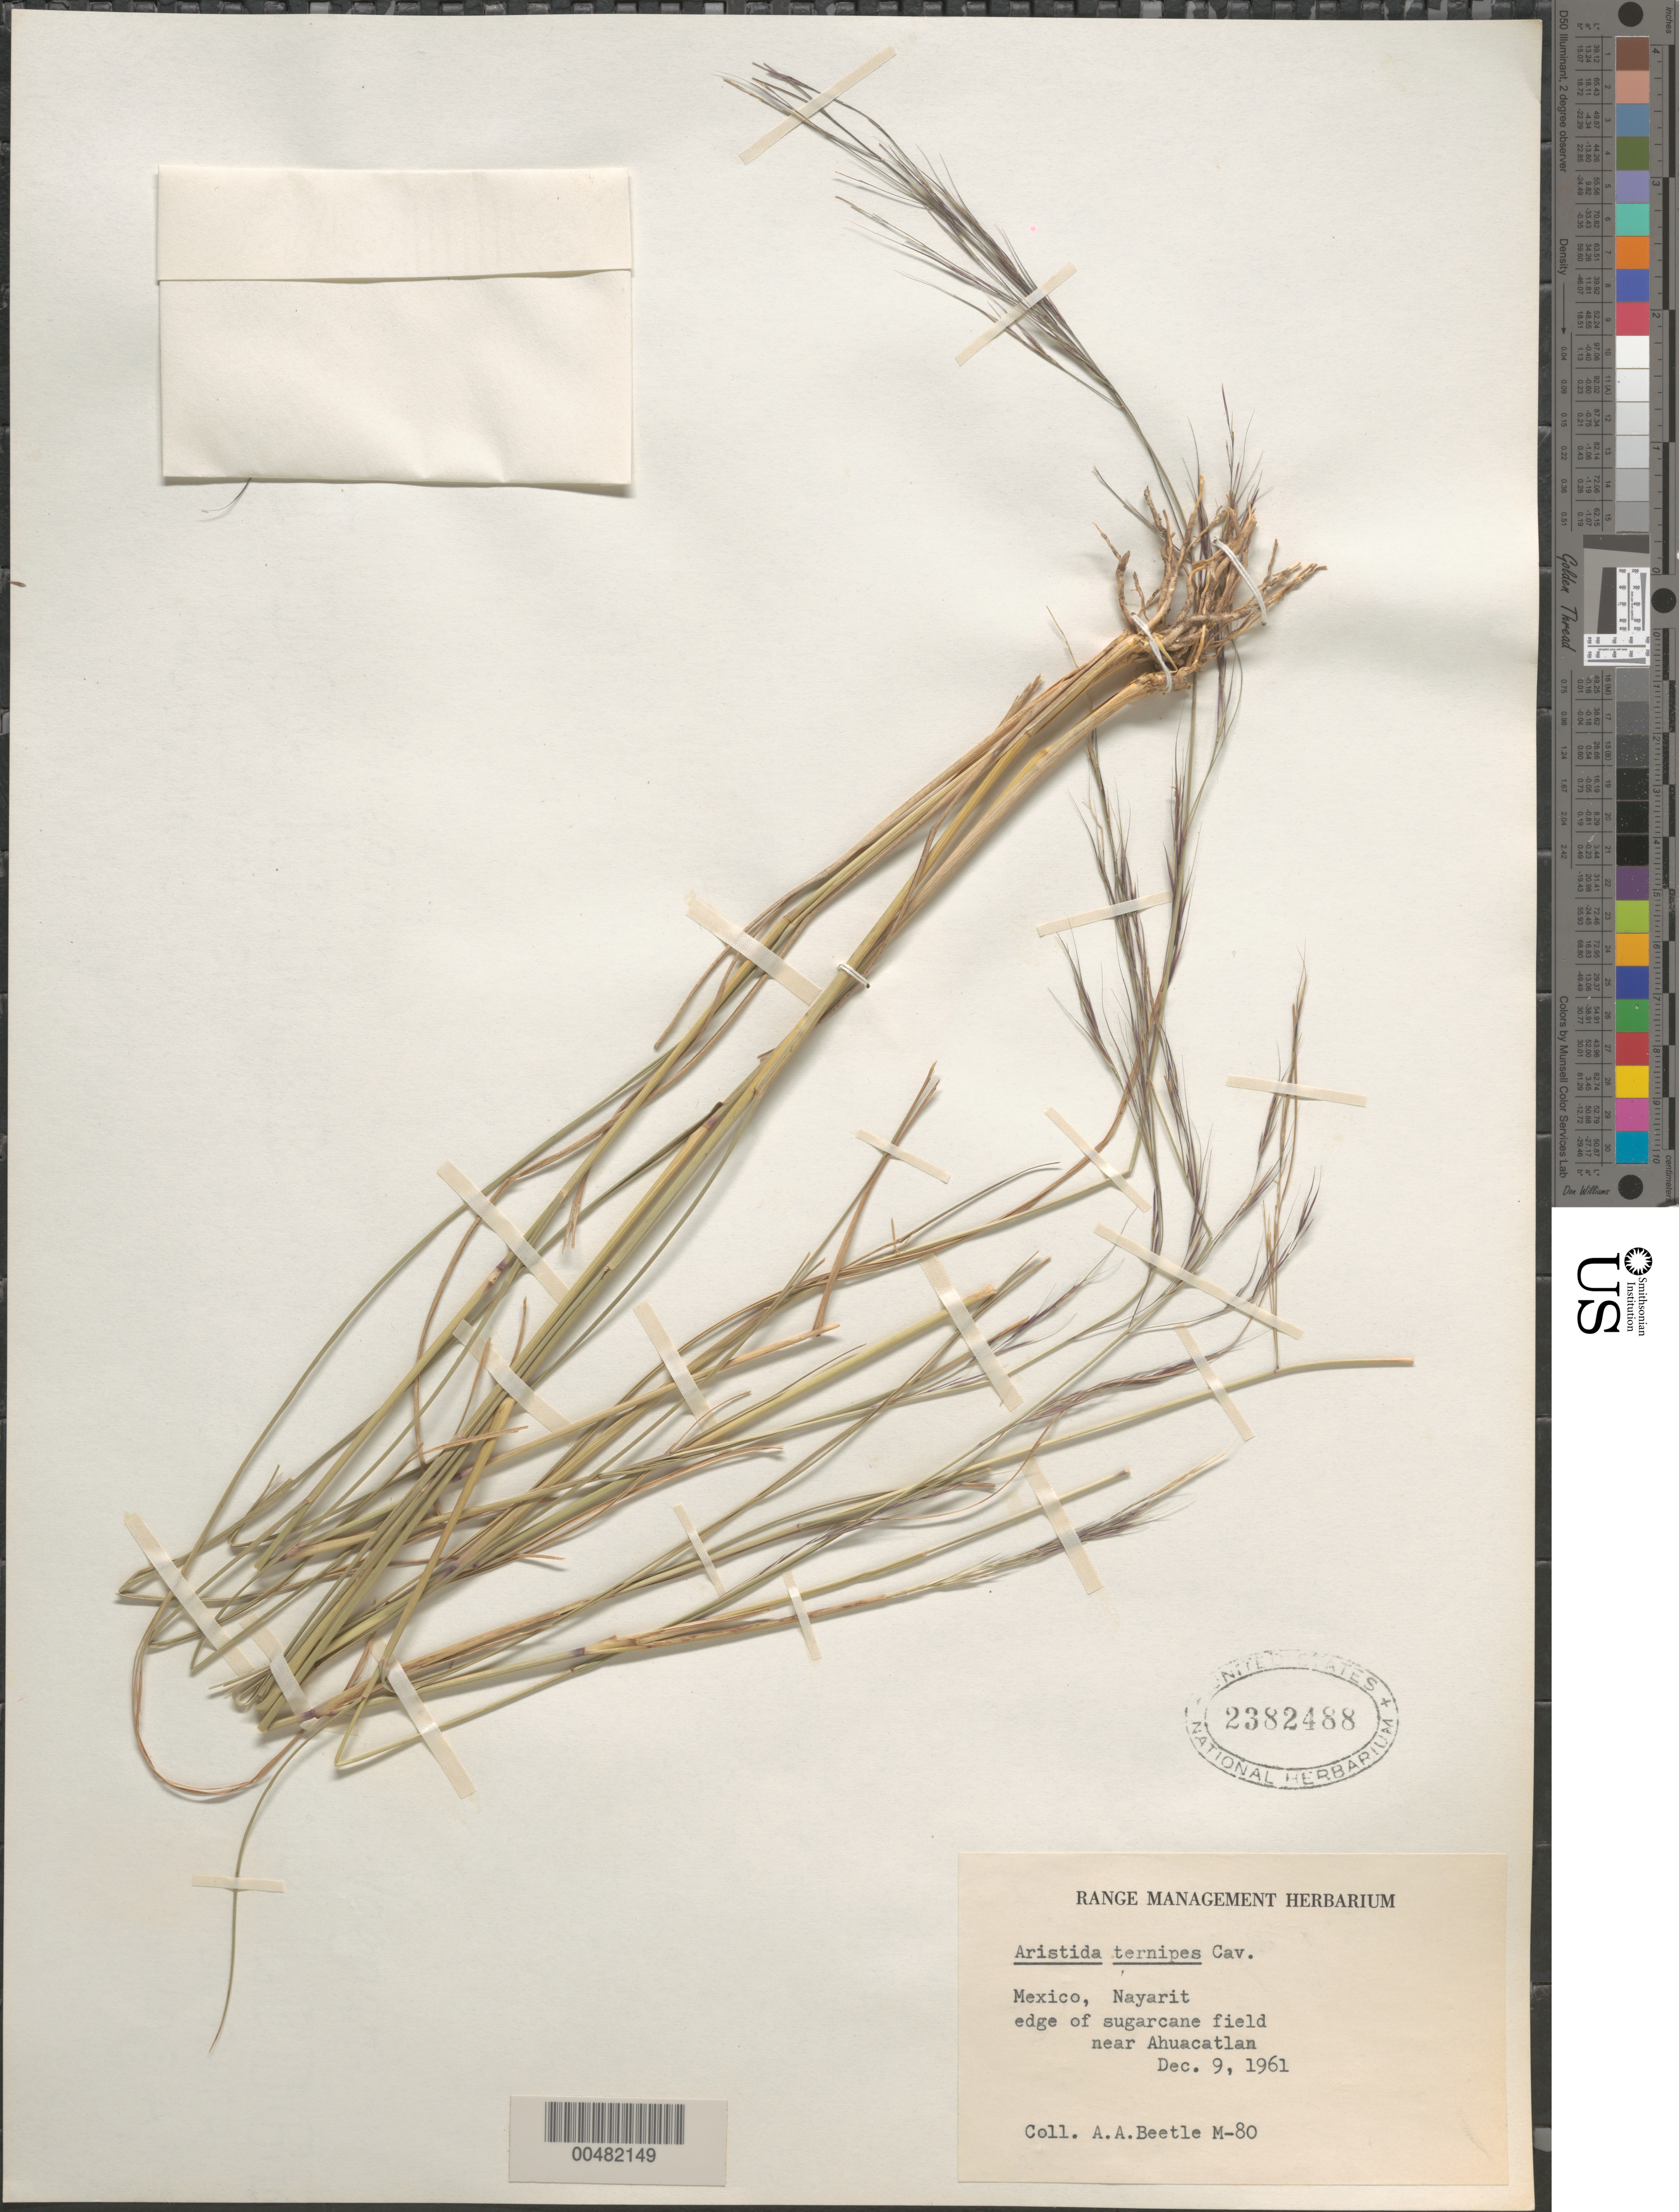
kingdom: Plantae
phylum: Tracheophyta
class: Liliopsida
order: Poales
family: Poaceae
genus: Aristida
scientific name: Aristida ternipes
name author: Cav.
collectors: A. A. Beetle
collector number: M-80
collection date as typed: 9 Dec 1961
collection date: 1961-12-09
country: Mexico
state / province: Nayarit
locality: Near Ahuacatlan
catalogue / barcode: US 2382488